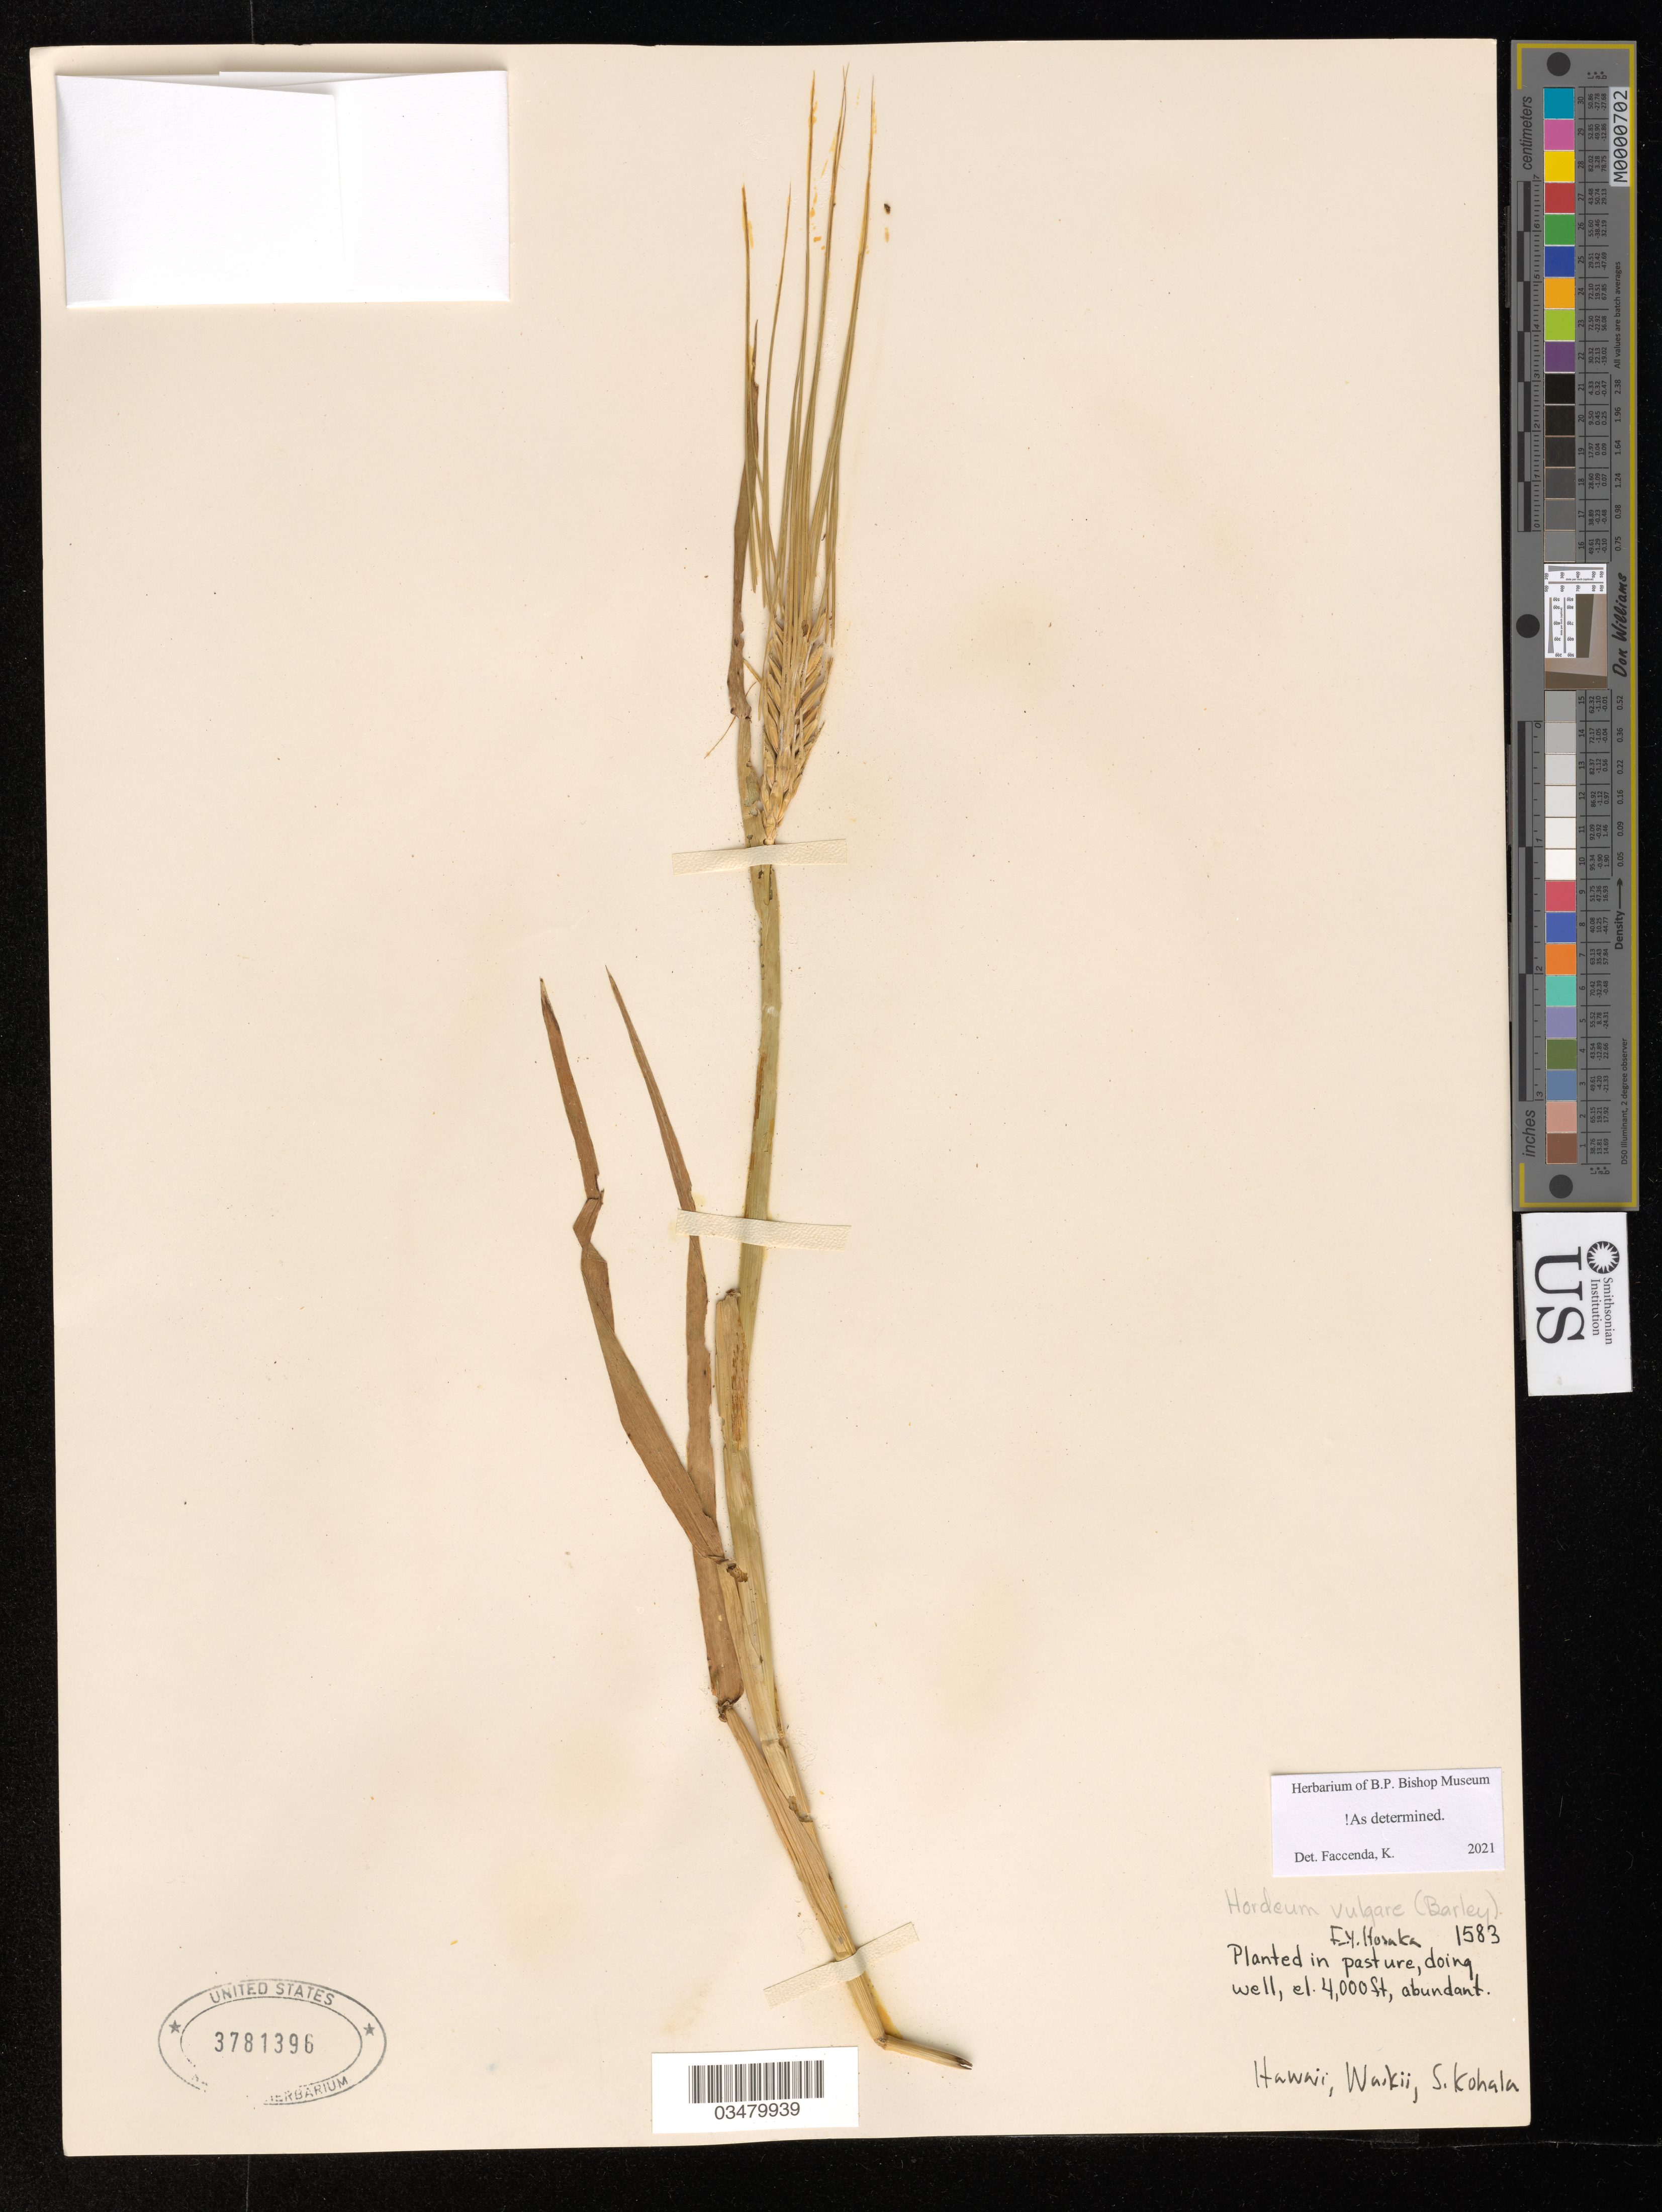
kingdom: Plantae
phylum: Tracheophyta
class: Liliopsida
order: Poales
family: Poaceae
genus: Hordeum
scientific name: Hordeum vulgare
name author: L.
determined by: Faccenda, K.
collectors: E. Y. Hosaka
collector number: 1583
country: United States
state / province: Hawaii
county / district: Hawaii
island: Hawaii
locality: Waokii, S. Kohala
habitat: Pasture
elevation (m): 1219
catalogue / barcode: US 3781396